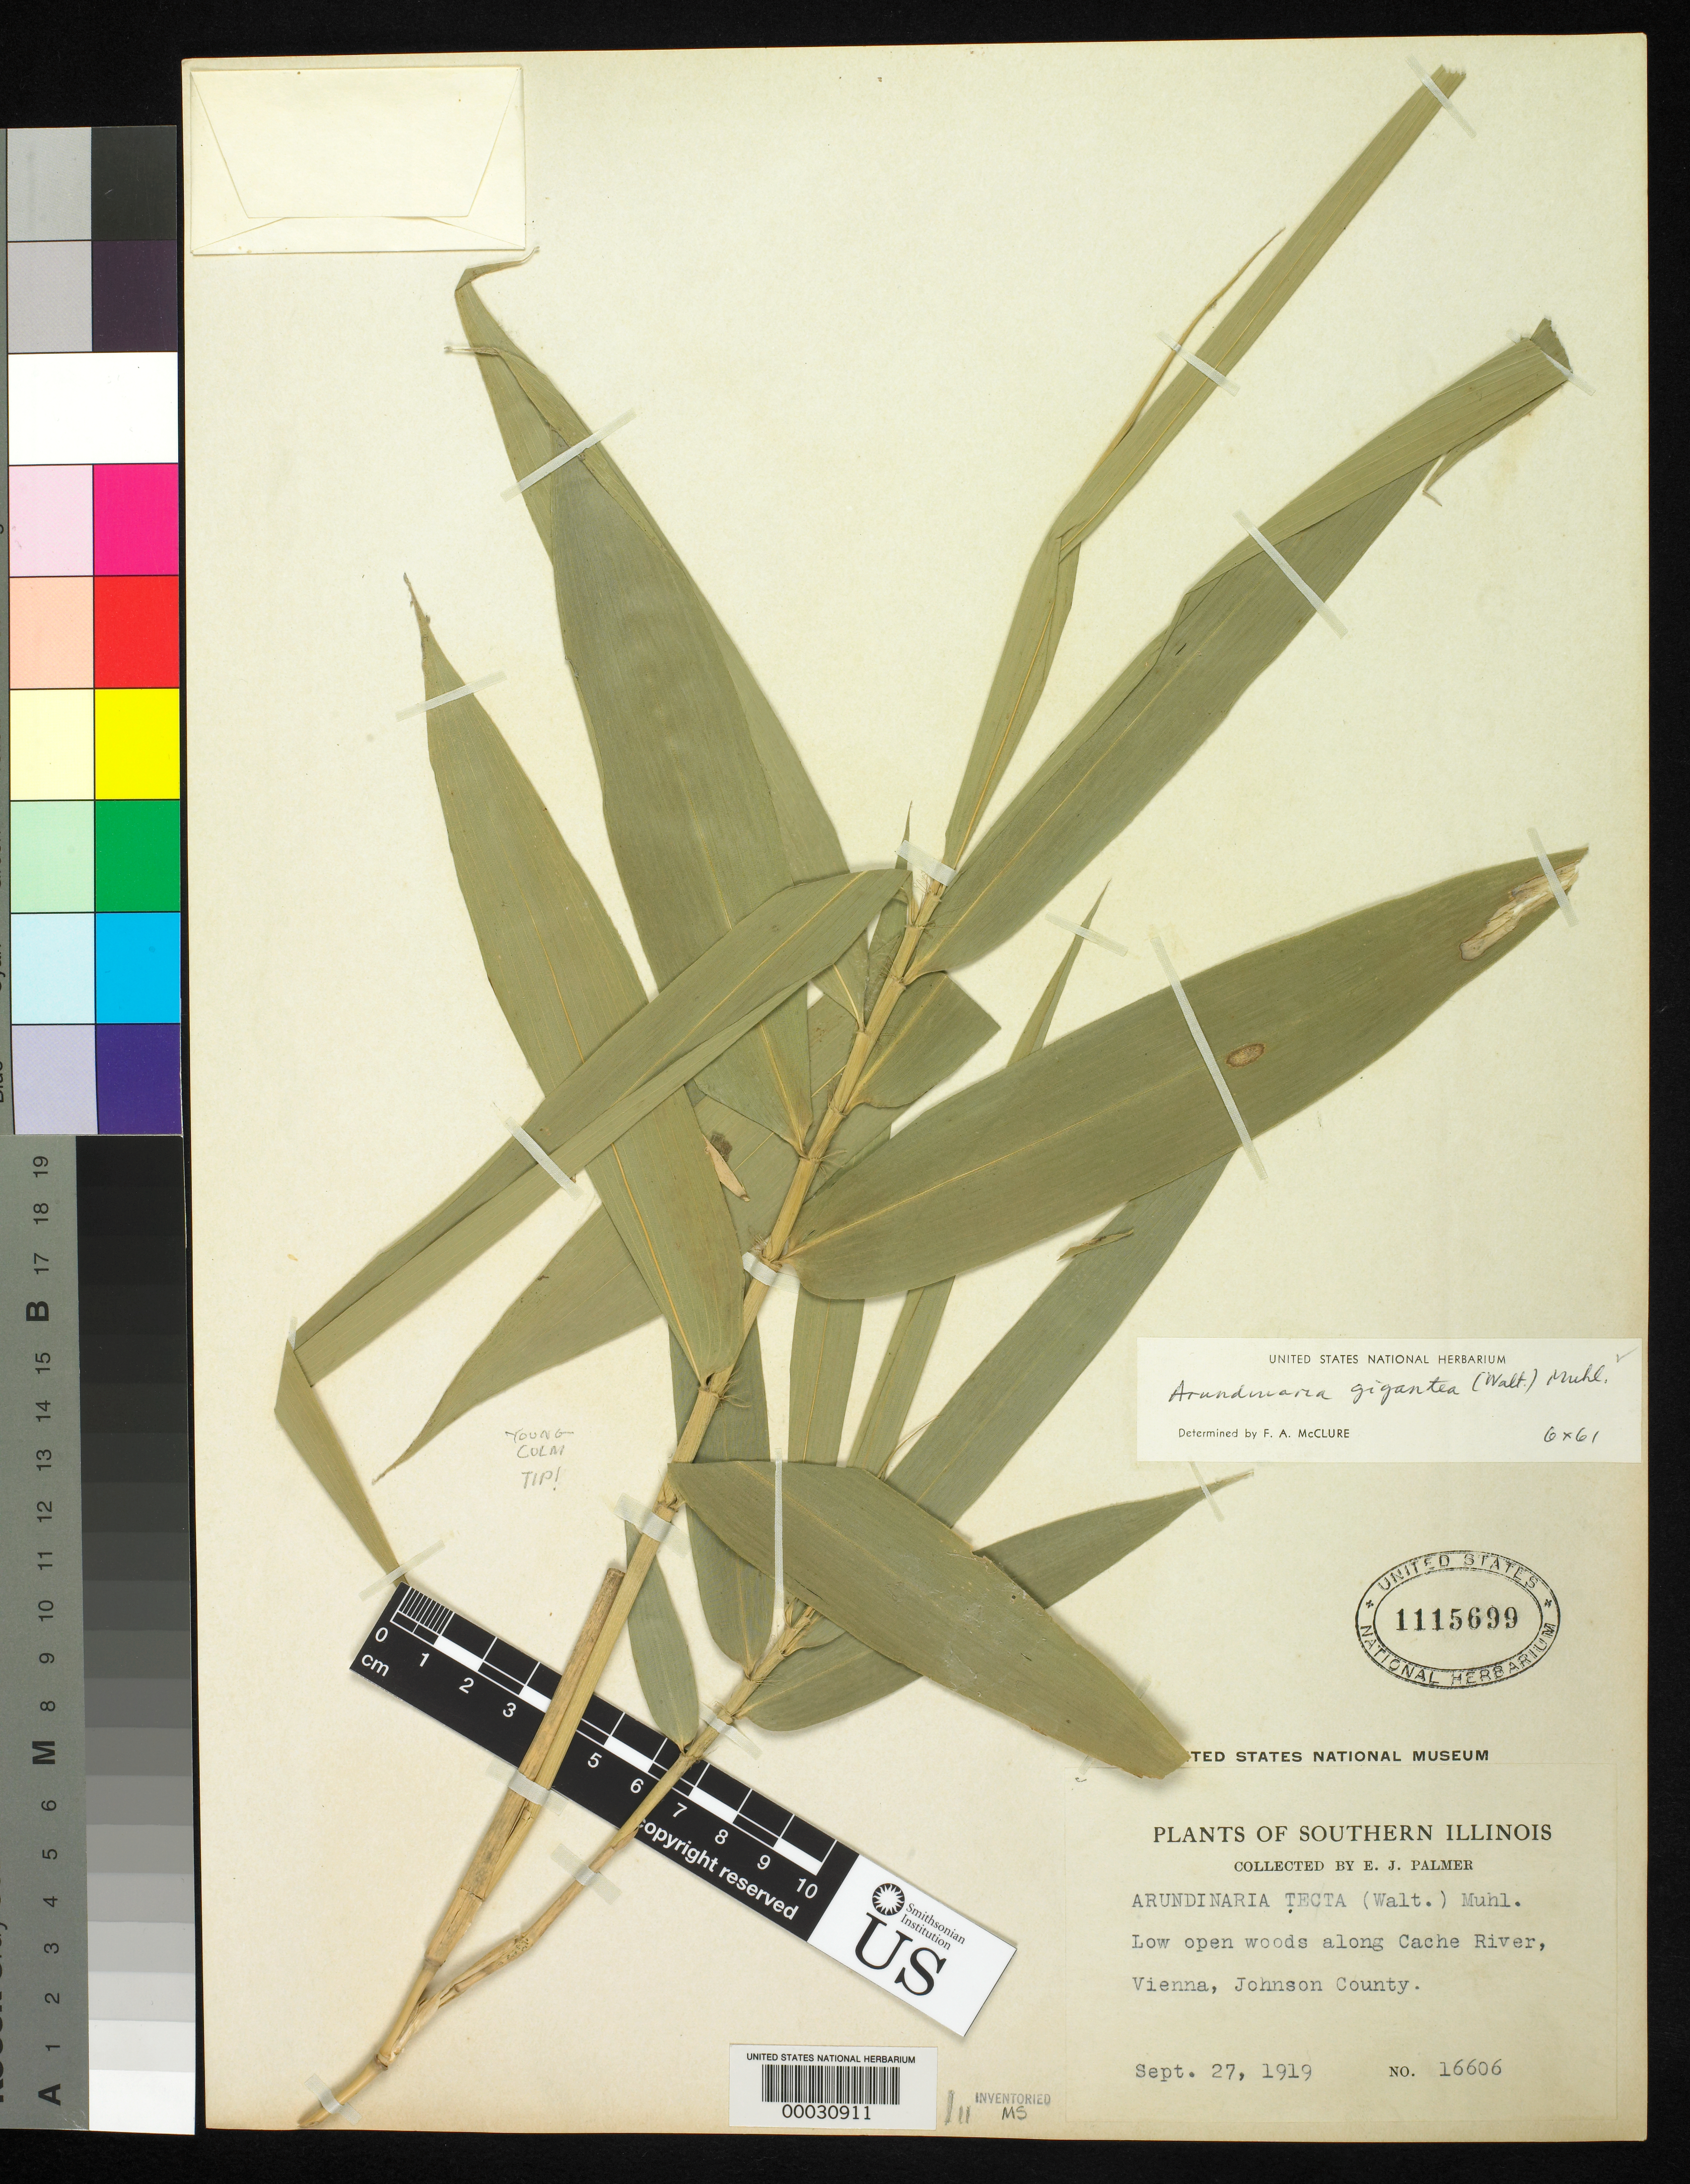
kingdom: Plantae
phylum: Tracheophyta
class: Liliopsida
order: Poales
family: Poaceae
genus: Arundinaria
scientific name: Arundinaria gigantea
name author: (Walter) Muhl.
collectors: E. Palmer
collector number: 16606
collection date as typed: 27 Sep 1916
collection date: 1916-09-27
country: United States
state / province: Illinois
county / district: Johnson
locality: Cache river, vienna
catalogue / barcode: US 1115699